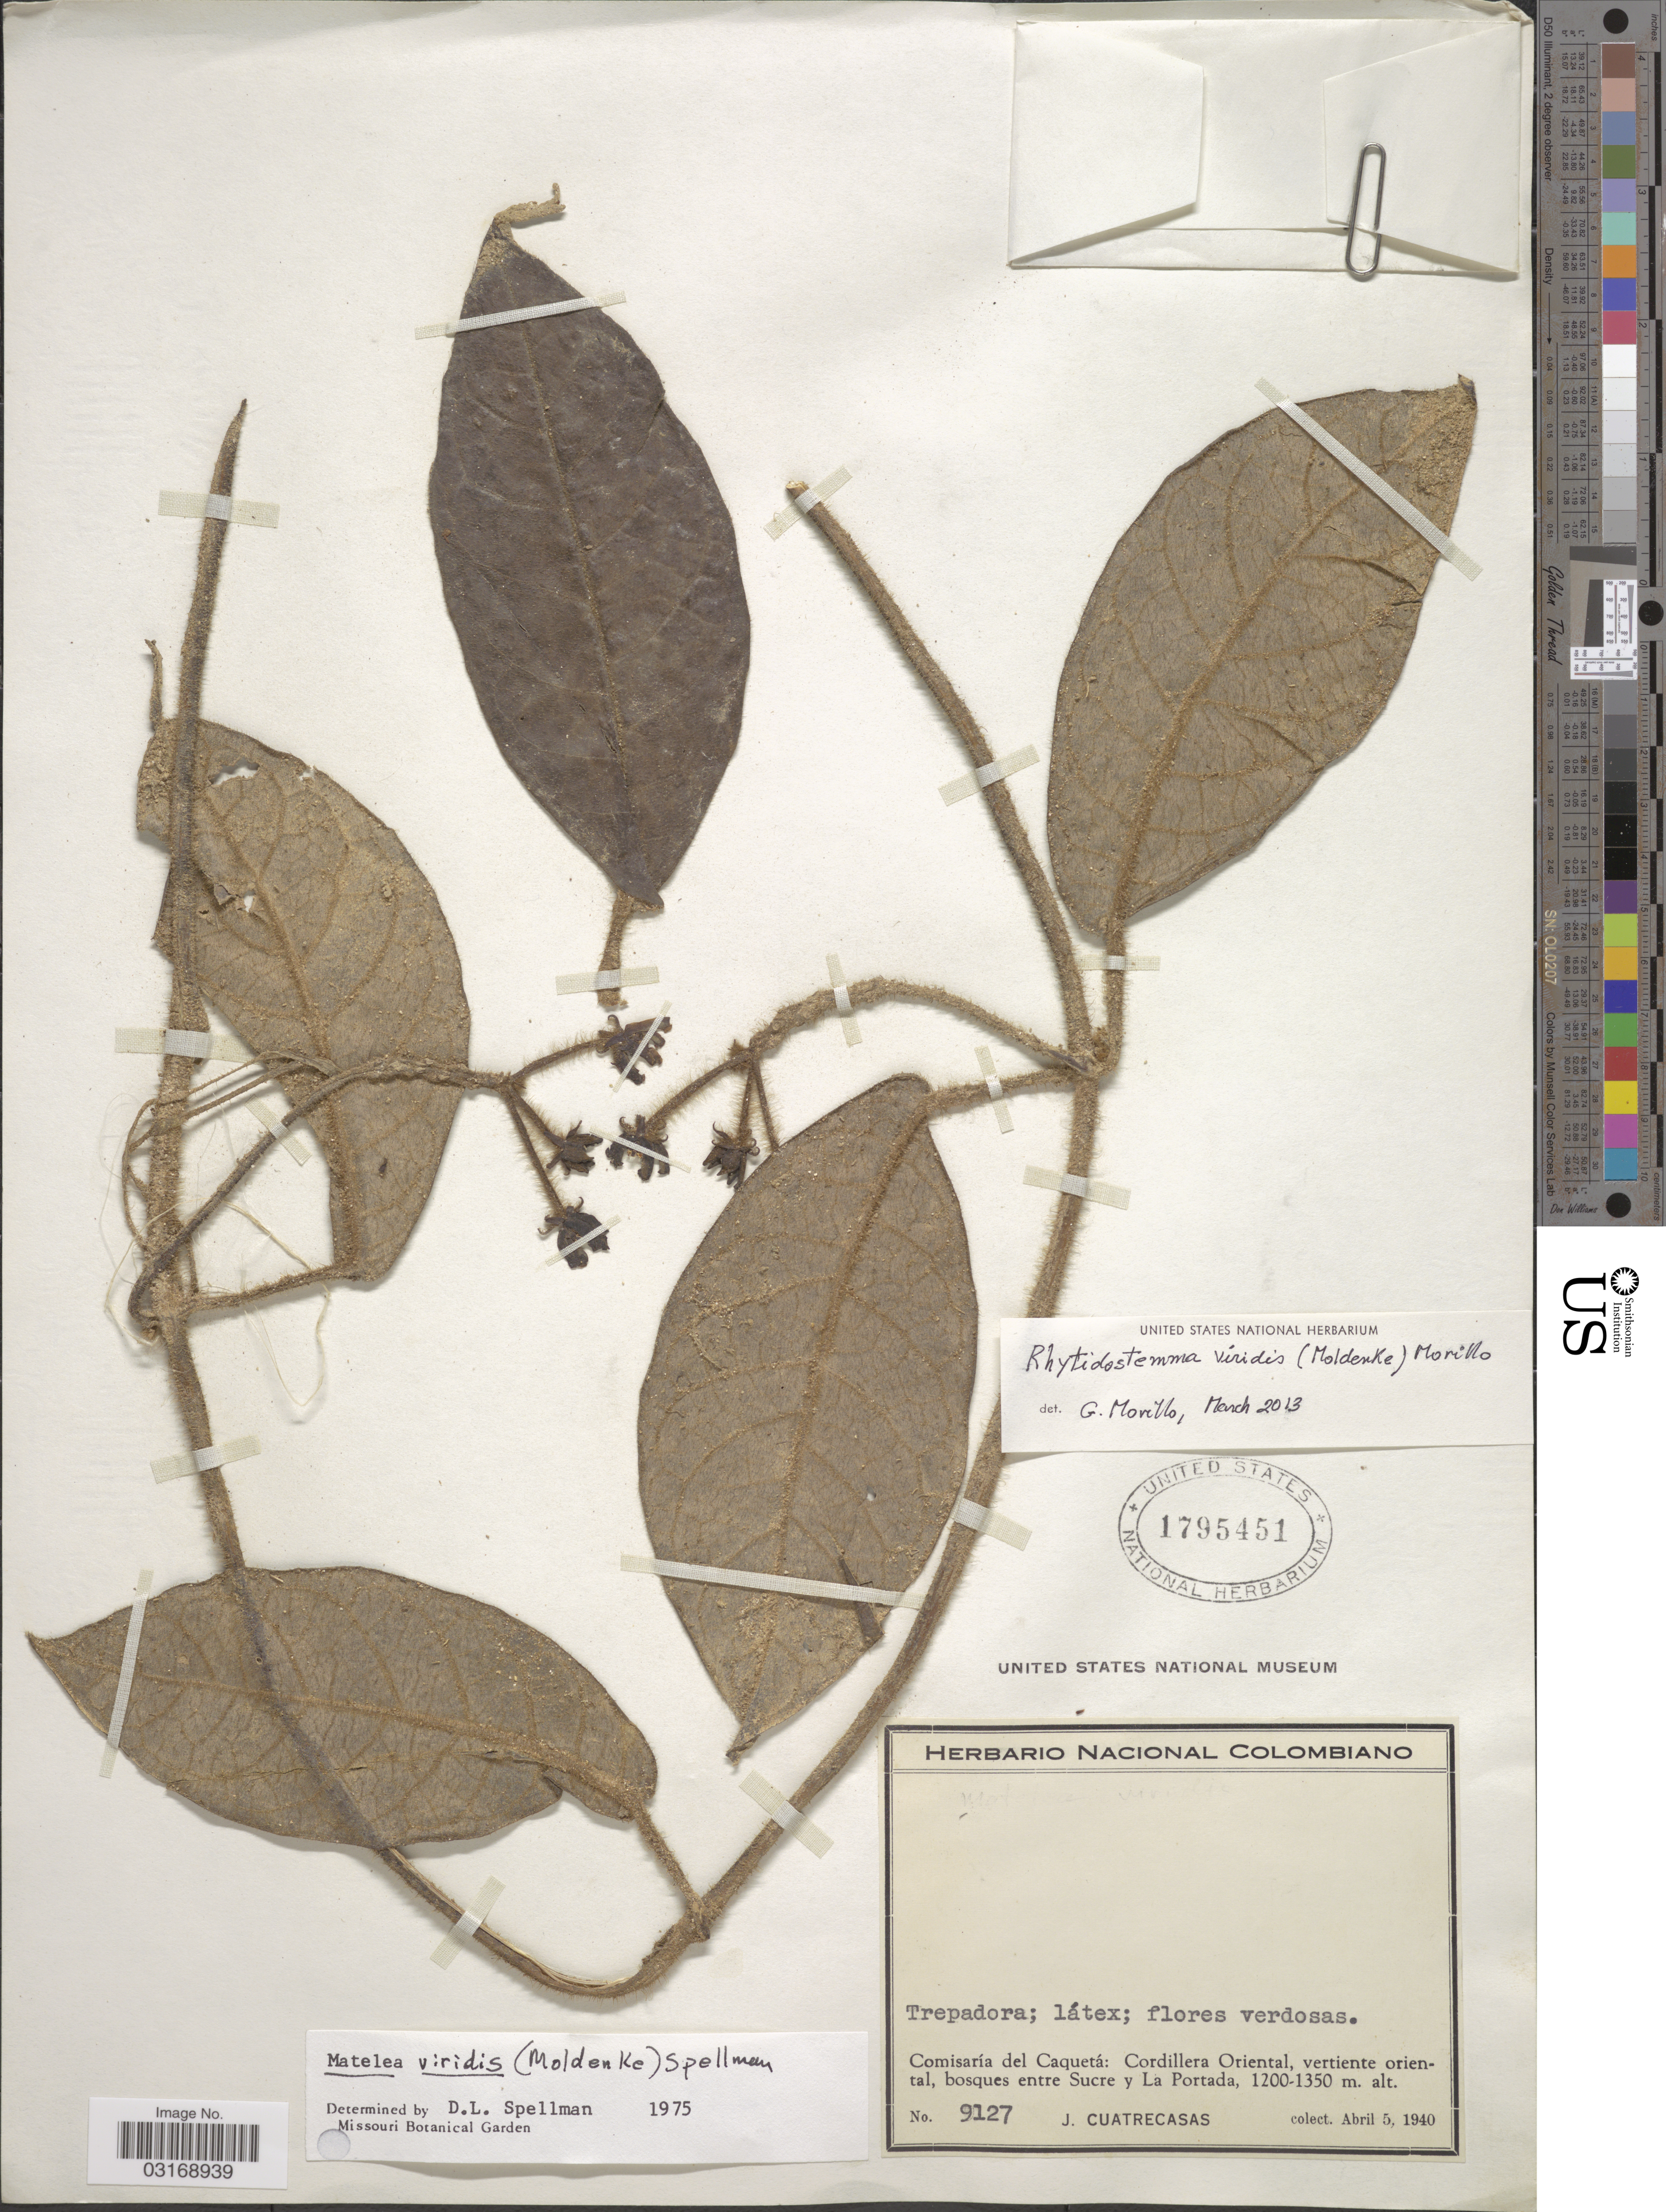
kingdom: Plantae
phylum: Tracheophyta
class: Magnoliopsida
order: Gentianales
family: Apocynaceae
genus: Matelea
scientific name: Matelea viridis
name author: (Moldenke) Spellman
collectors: J. Cuatrecasas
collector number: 9127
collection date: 1940-04-05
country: Colombia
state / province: Caquetá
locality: Comisaría del Caquetá: Cordillera Oriental, vertiente oriental, bosques entre Sucre y La Portada.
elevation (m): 1200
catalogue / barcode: US 1795451